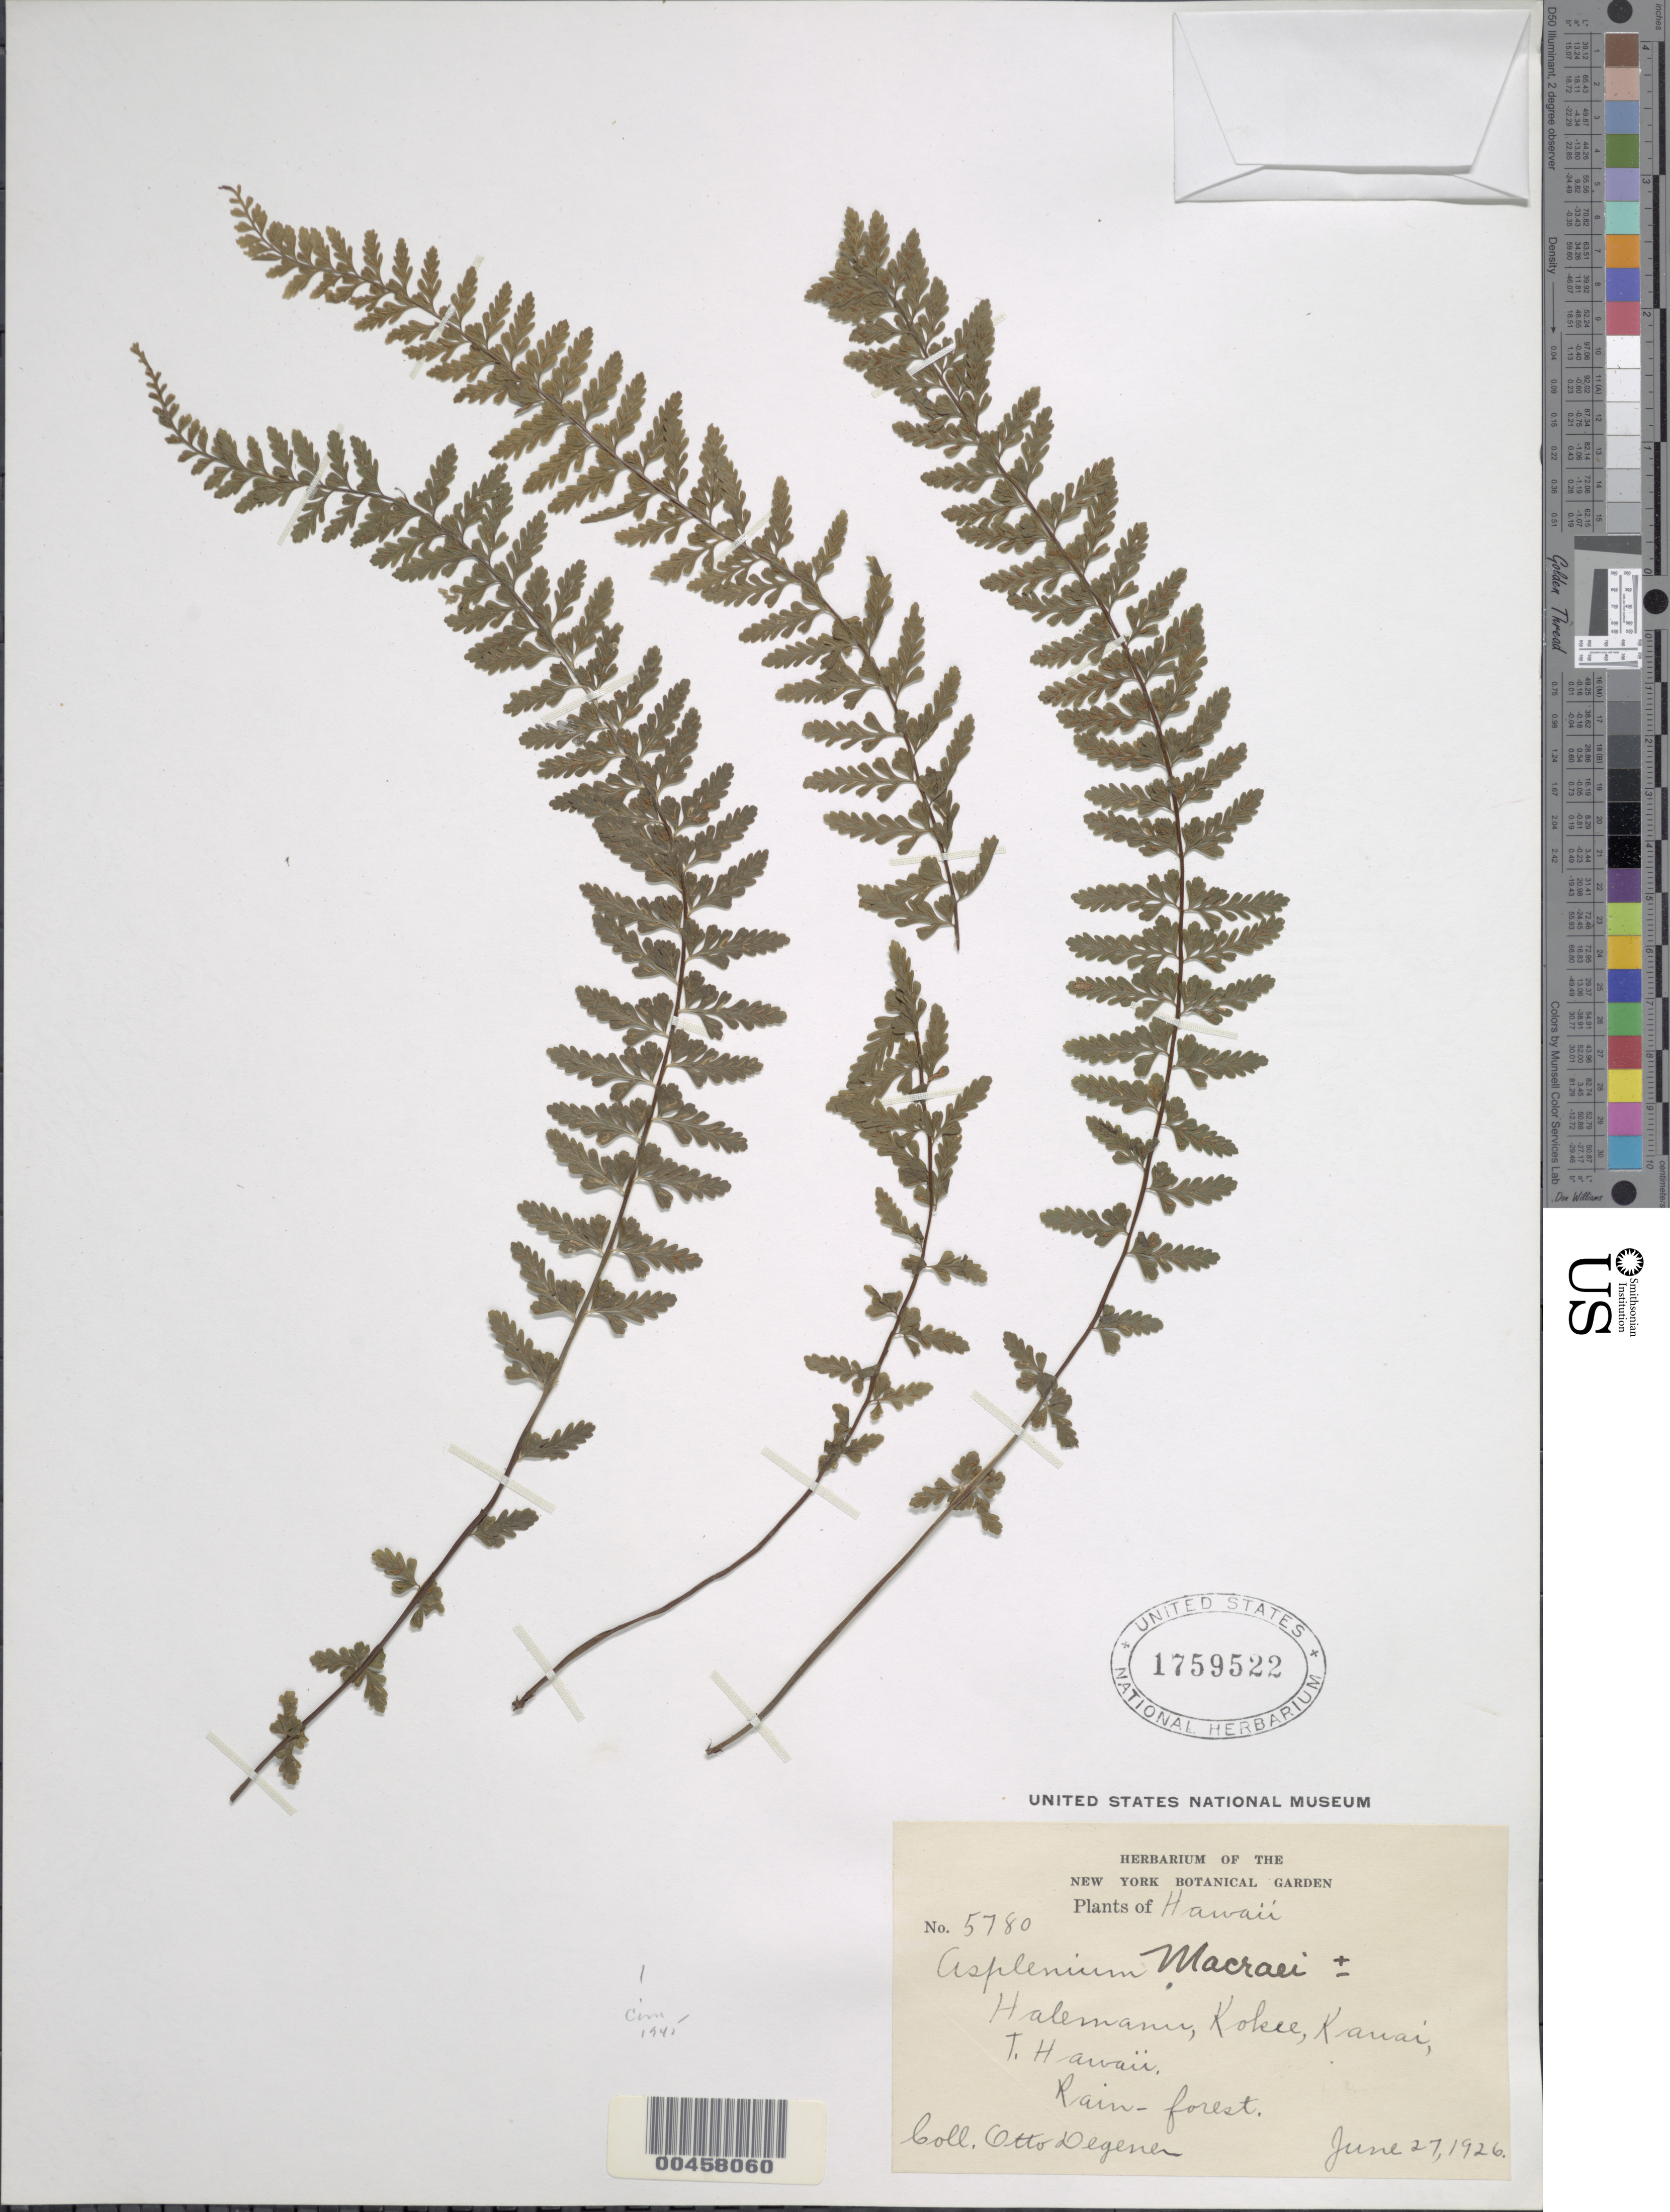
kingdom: Plantae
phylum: Tracheophyta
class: Polypodiopsida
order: Polypodiales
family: Aspleniaceae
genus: Asplenium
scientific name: Asplenium macraei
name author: Hook. & Grev.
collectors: O. Degener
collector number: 5780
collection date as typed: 27 Jun 1926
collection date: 1926-06-27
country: United States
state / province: Hawaii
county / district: Kauai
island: Kaua'i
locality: Halemanu, Kokee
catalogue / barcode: US 1759522